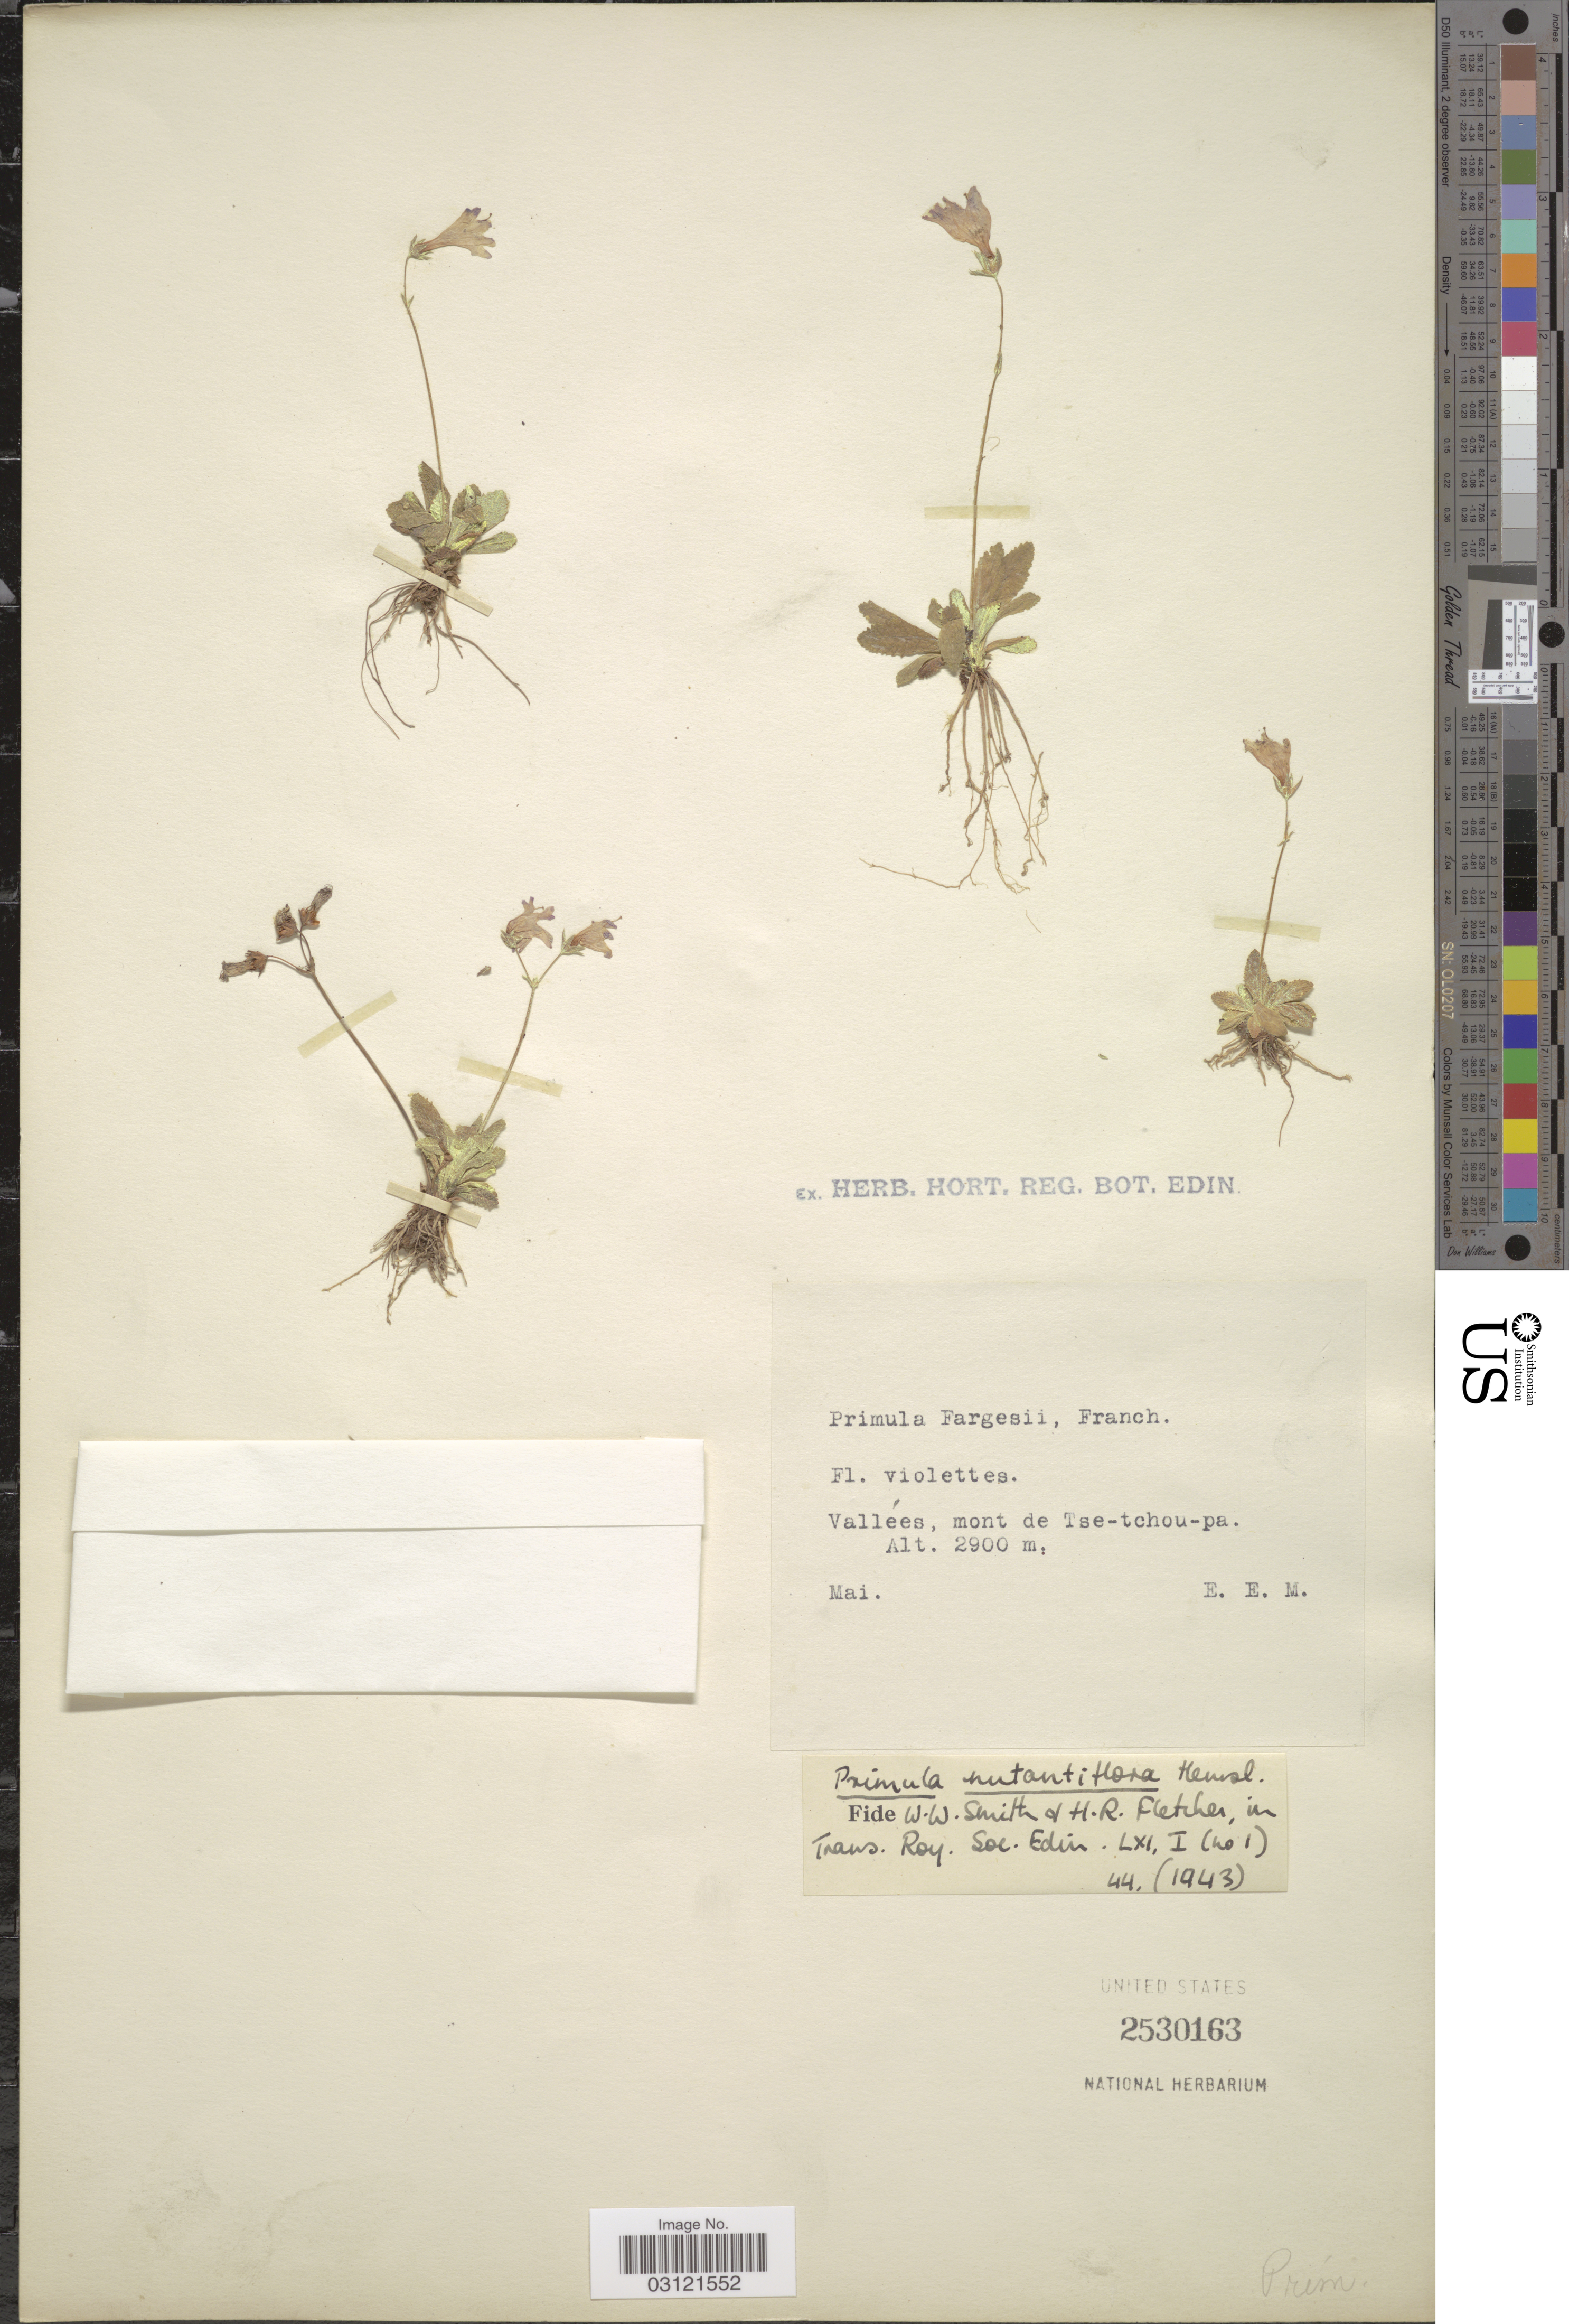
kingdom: Plantae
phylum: Tracheophyta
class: Magnoliopsida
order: Ericales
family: Primulaceae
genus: Primula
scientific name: Primula nutantiflora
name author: Hemsl.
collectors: E. E. M.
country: China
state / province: Yunnan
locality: Vallées, mont de Tse-tchou-pa.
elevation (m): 2900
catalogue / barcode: US 2530163